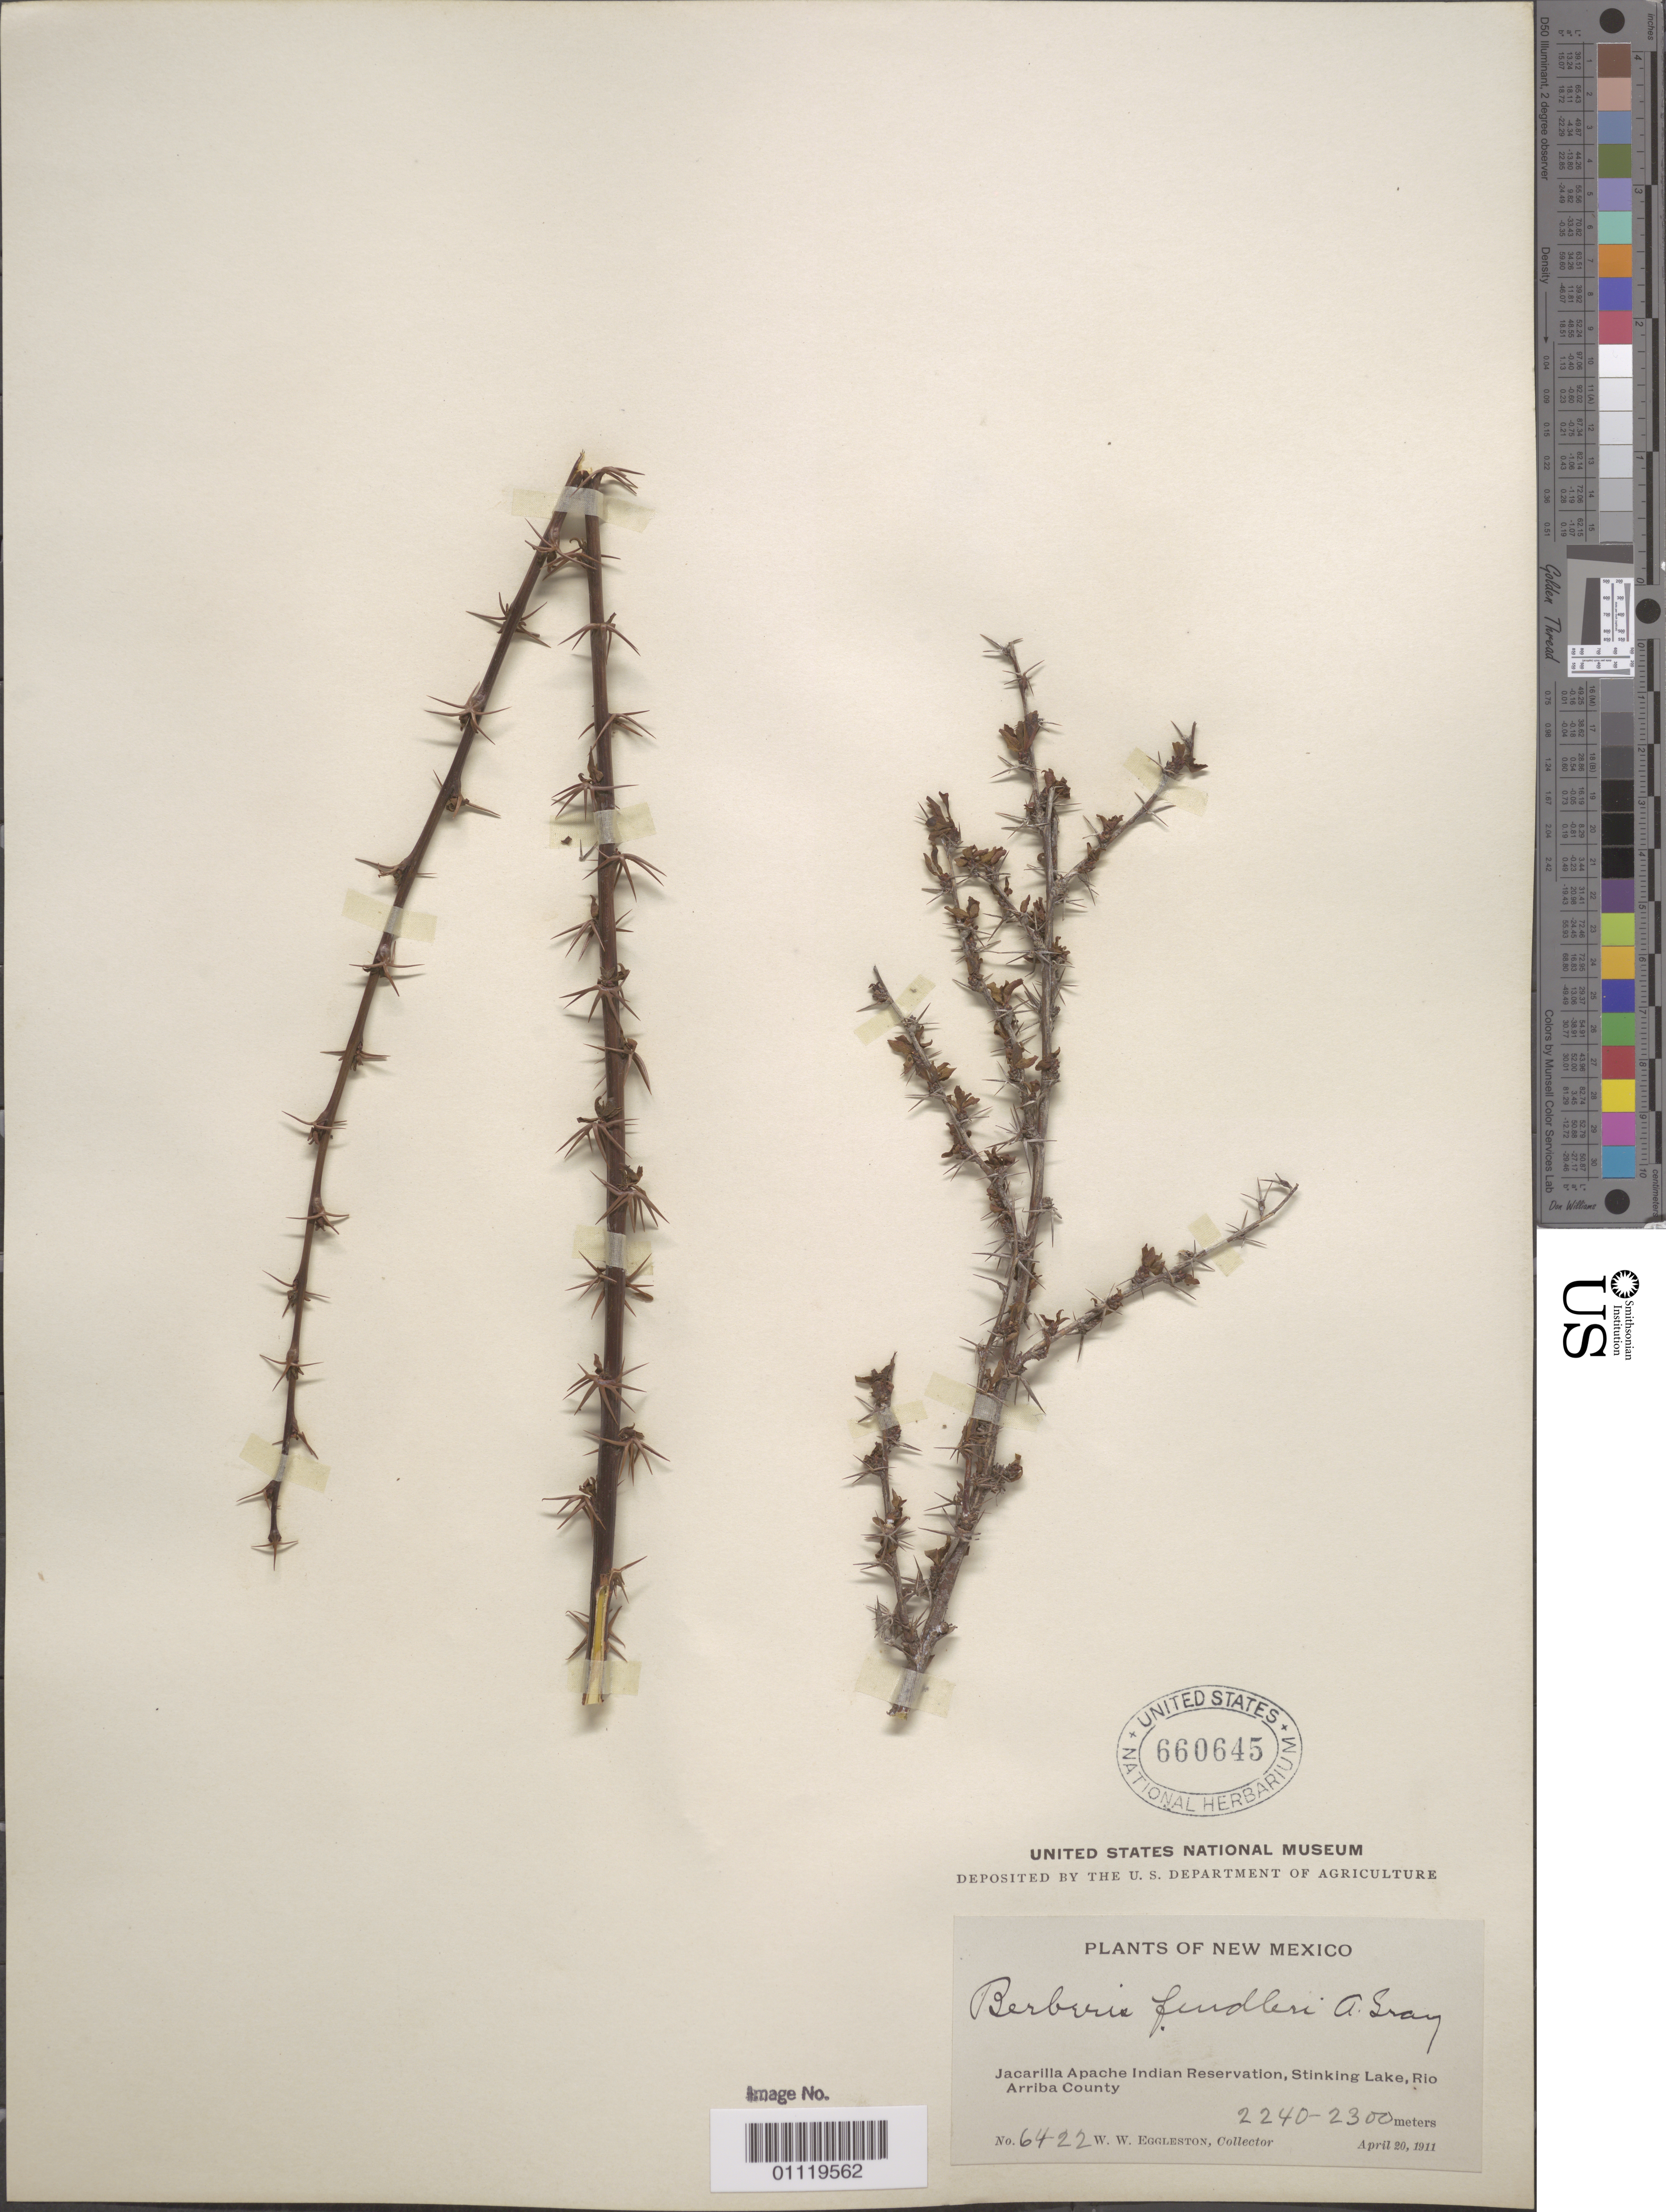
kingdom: Plantae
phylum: Tracheophyta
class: Magnoliopsida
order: Ranunculales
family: Berberidaceae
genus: Berberis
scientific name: Berberis fendleri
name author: A. Gray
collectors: W. W. Eggleston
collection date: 1911-04-29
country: United States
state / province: New Mexico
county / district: Rio Arriba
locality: Jacarilla Apache Indian Reserve, Stinking Lake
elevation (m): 2240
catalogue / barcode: US 660645